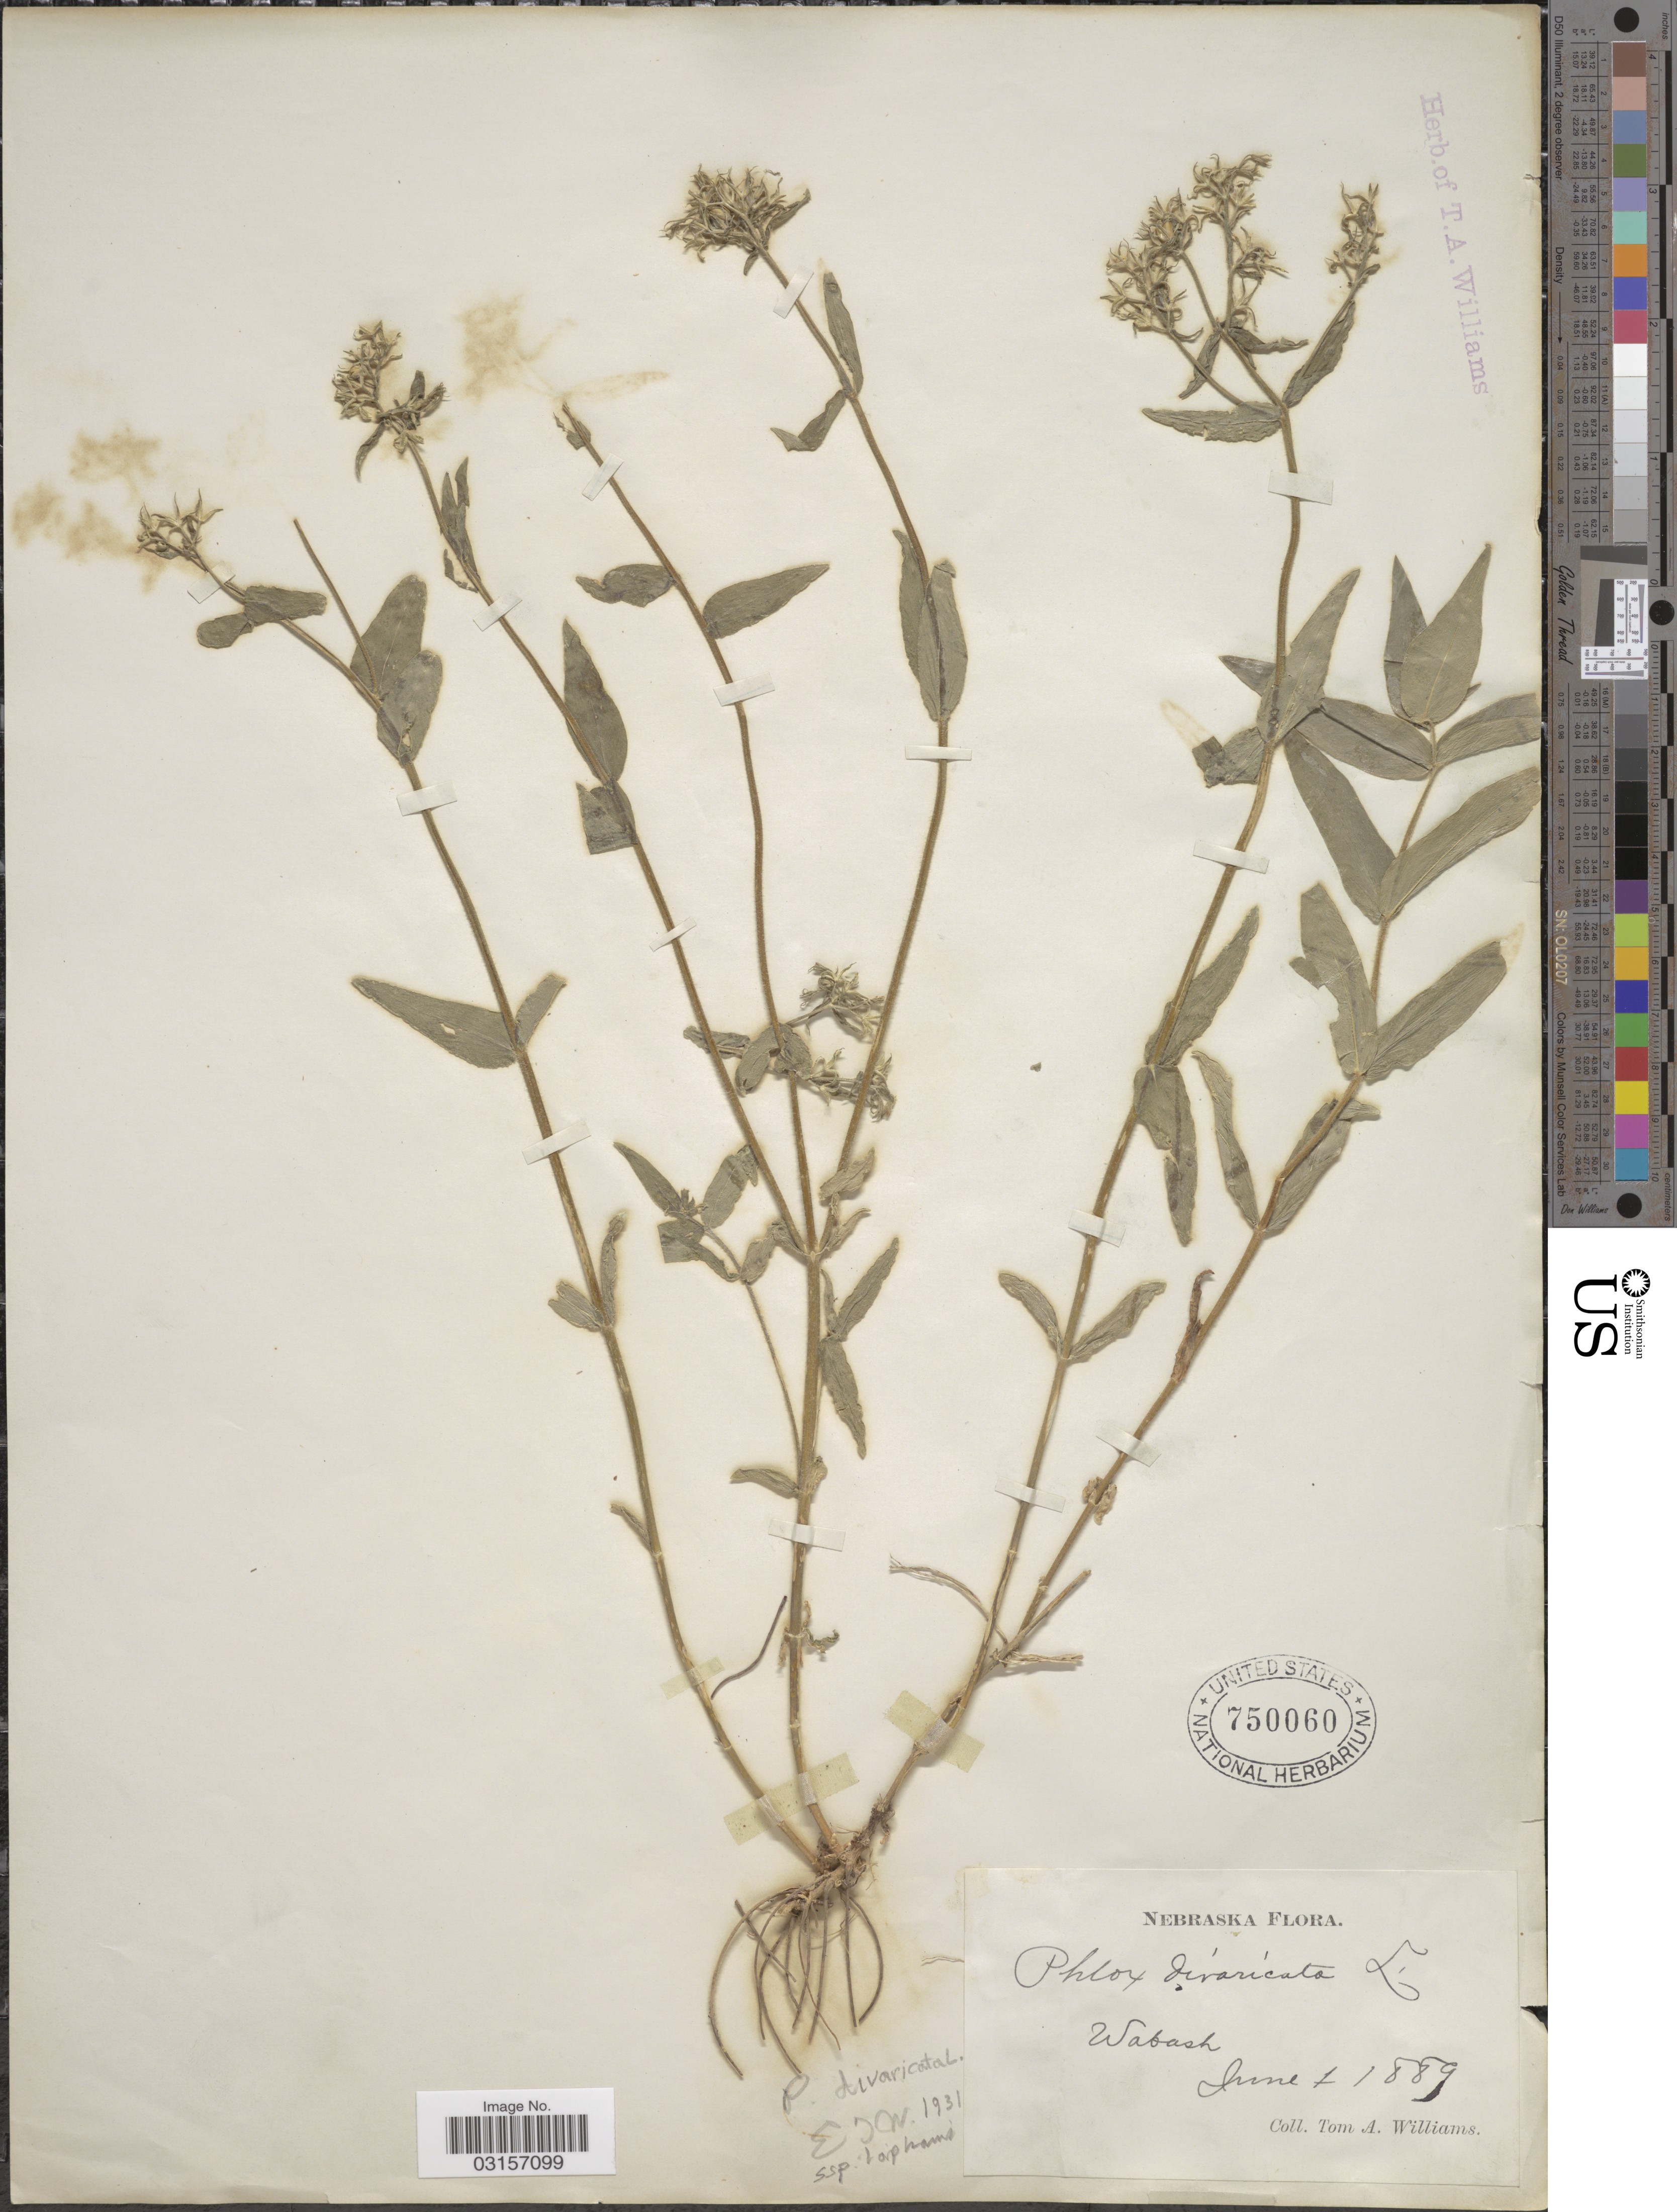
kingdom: Plantae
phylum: Tracheophyta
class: Magnoliopsida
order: Ericales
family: Polemoniaceae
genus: Phlox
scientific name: Phlox divaricata subsp. laphamii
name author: (Alph. Wood) Wherry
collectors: T. Williams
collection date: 1889-06-01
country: United States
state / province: Nebraska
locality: Wabash.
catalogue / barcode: US 750060